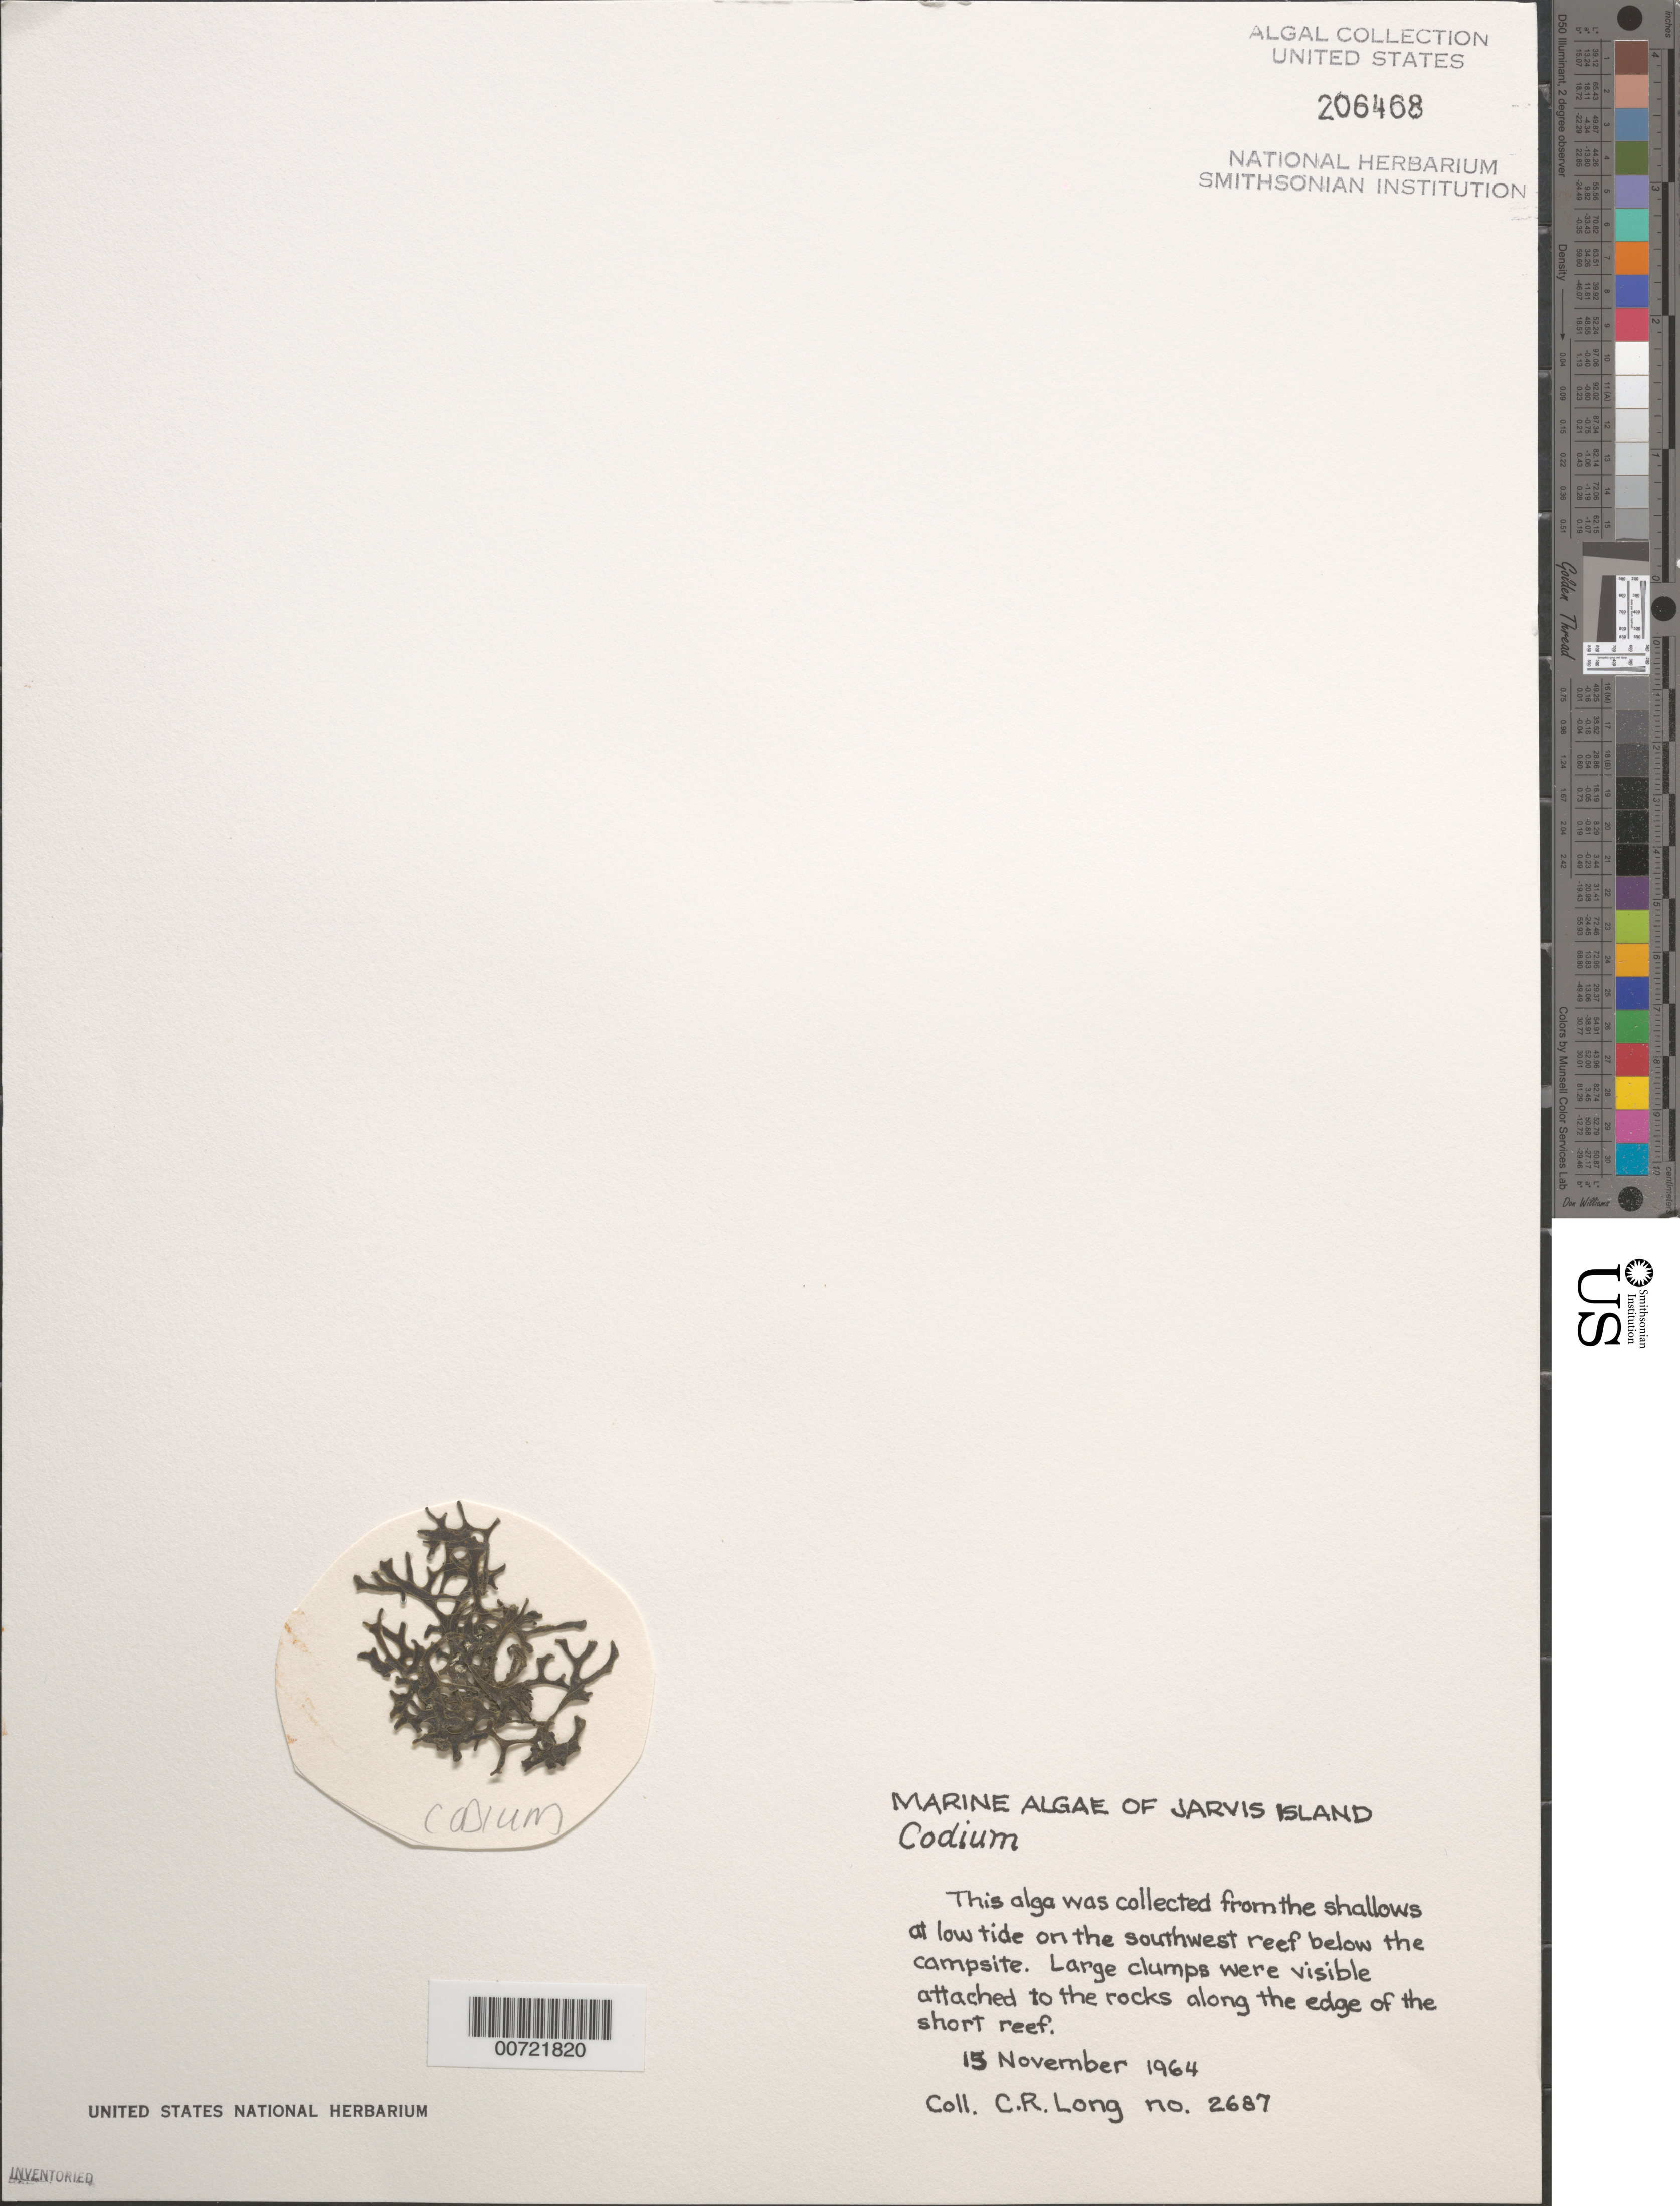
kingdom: Plantae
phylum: Chlorophyta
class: Ulvophyceae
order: Bryopsidales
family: Codiaceae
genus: Codium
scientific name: Codium sp.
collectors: C. R. Long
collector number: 2687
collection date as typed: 15 Nov 1964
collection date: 1964-11-15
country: U.S. Administered Pacific Islands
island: Jarvis Island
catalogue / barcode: US 206468